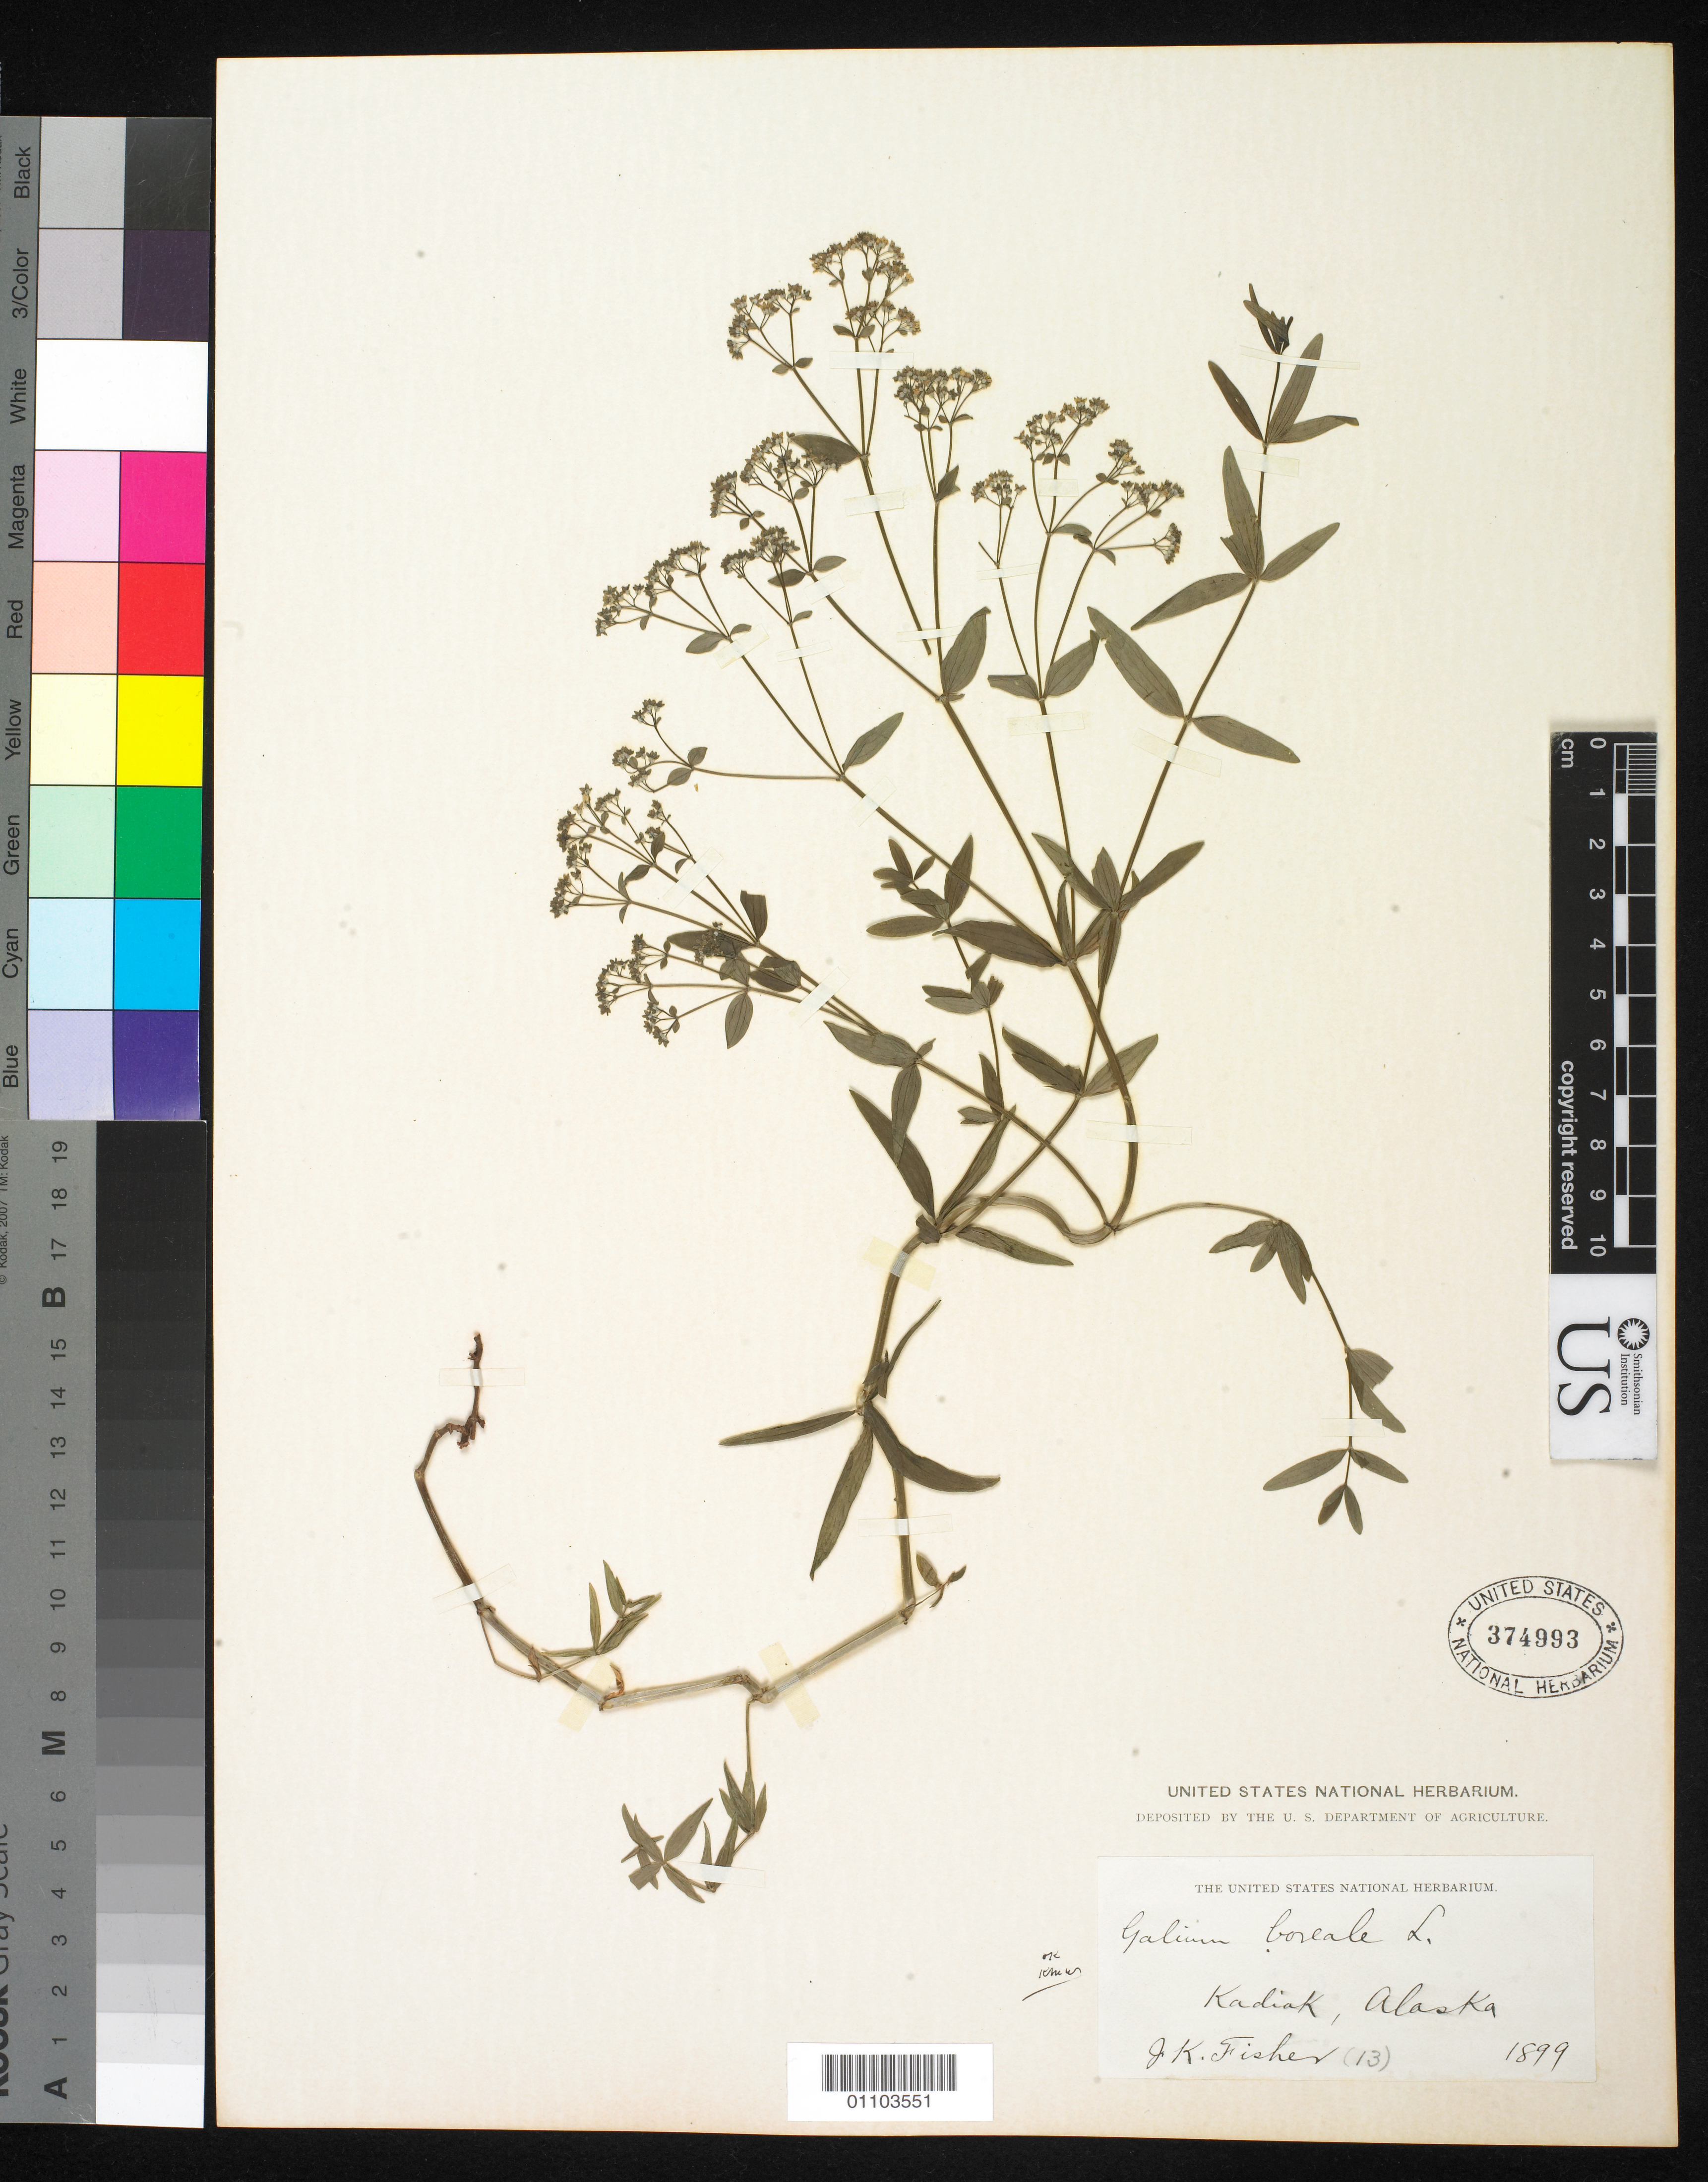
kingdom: Plantae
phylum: Tracheophyta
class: Magnoliopsida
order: Gentianales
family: Rubiaceae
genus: Galium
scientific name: Galium boreale L.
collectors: W. J. Fisher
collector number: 13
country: United States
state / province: Alaska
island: Kodiak I.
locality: Kodiak (Kadiak, Kadyak)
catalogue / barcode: US 374993